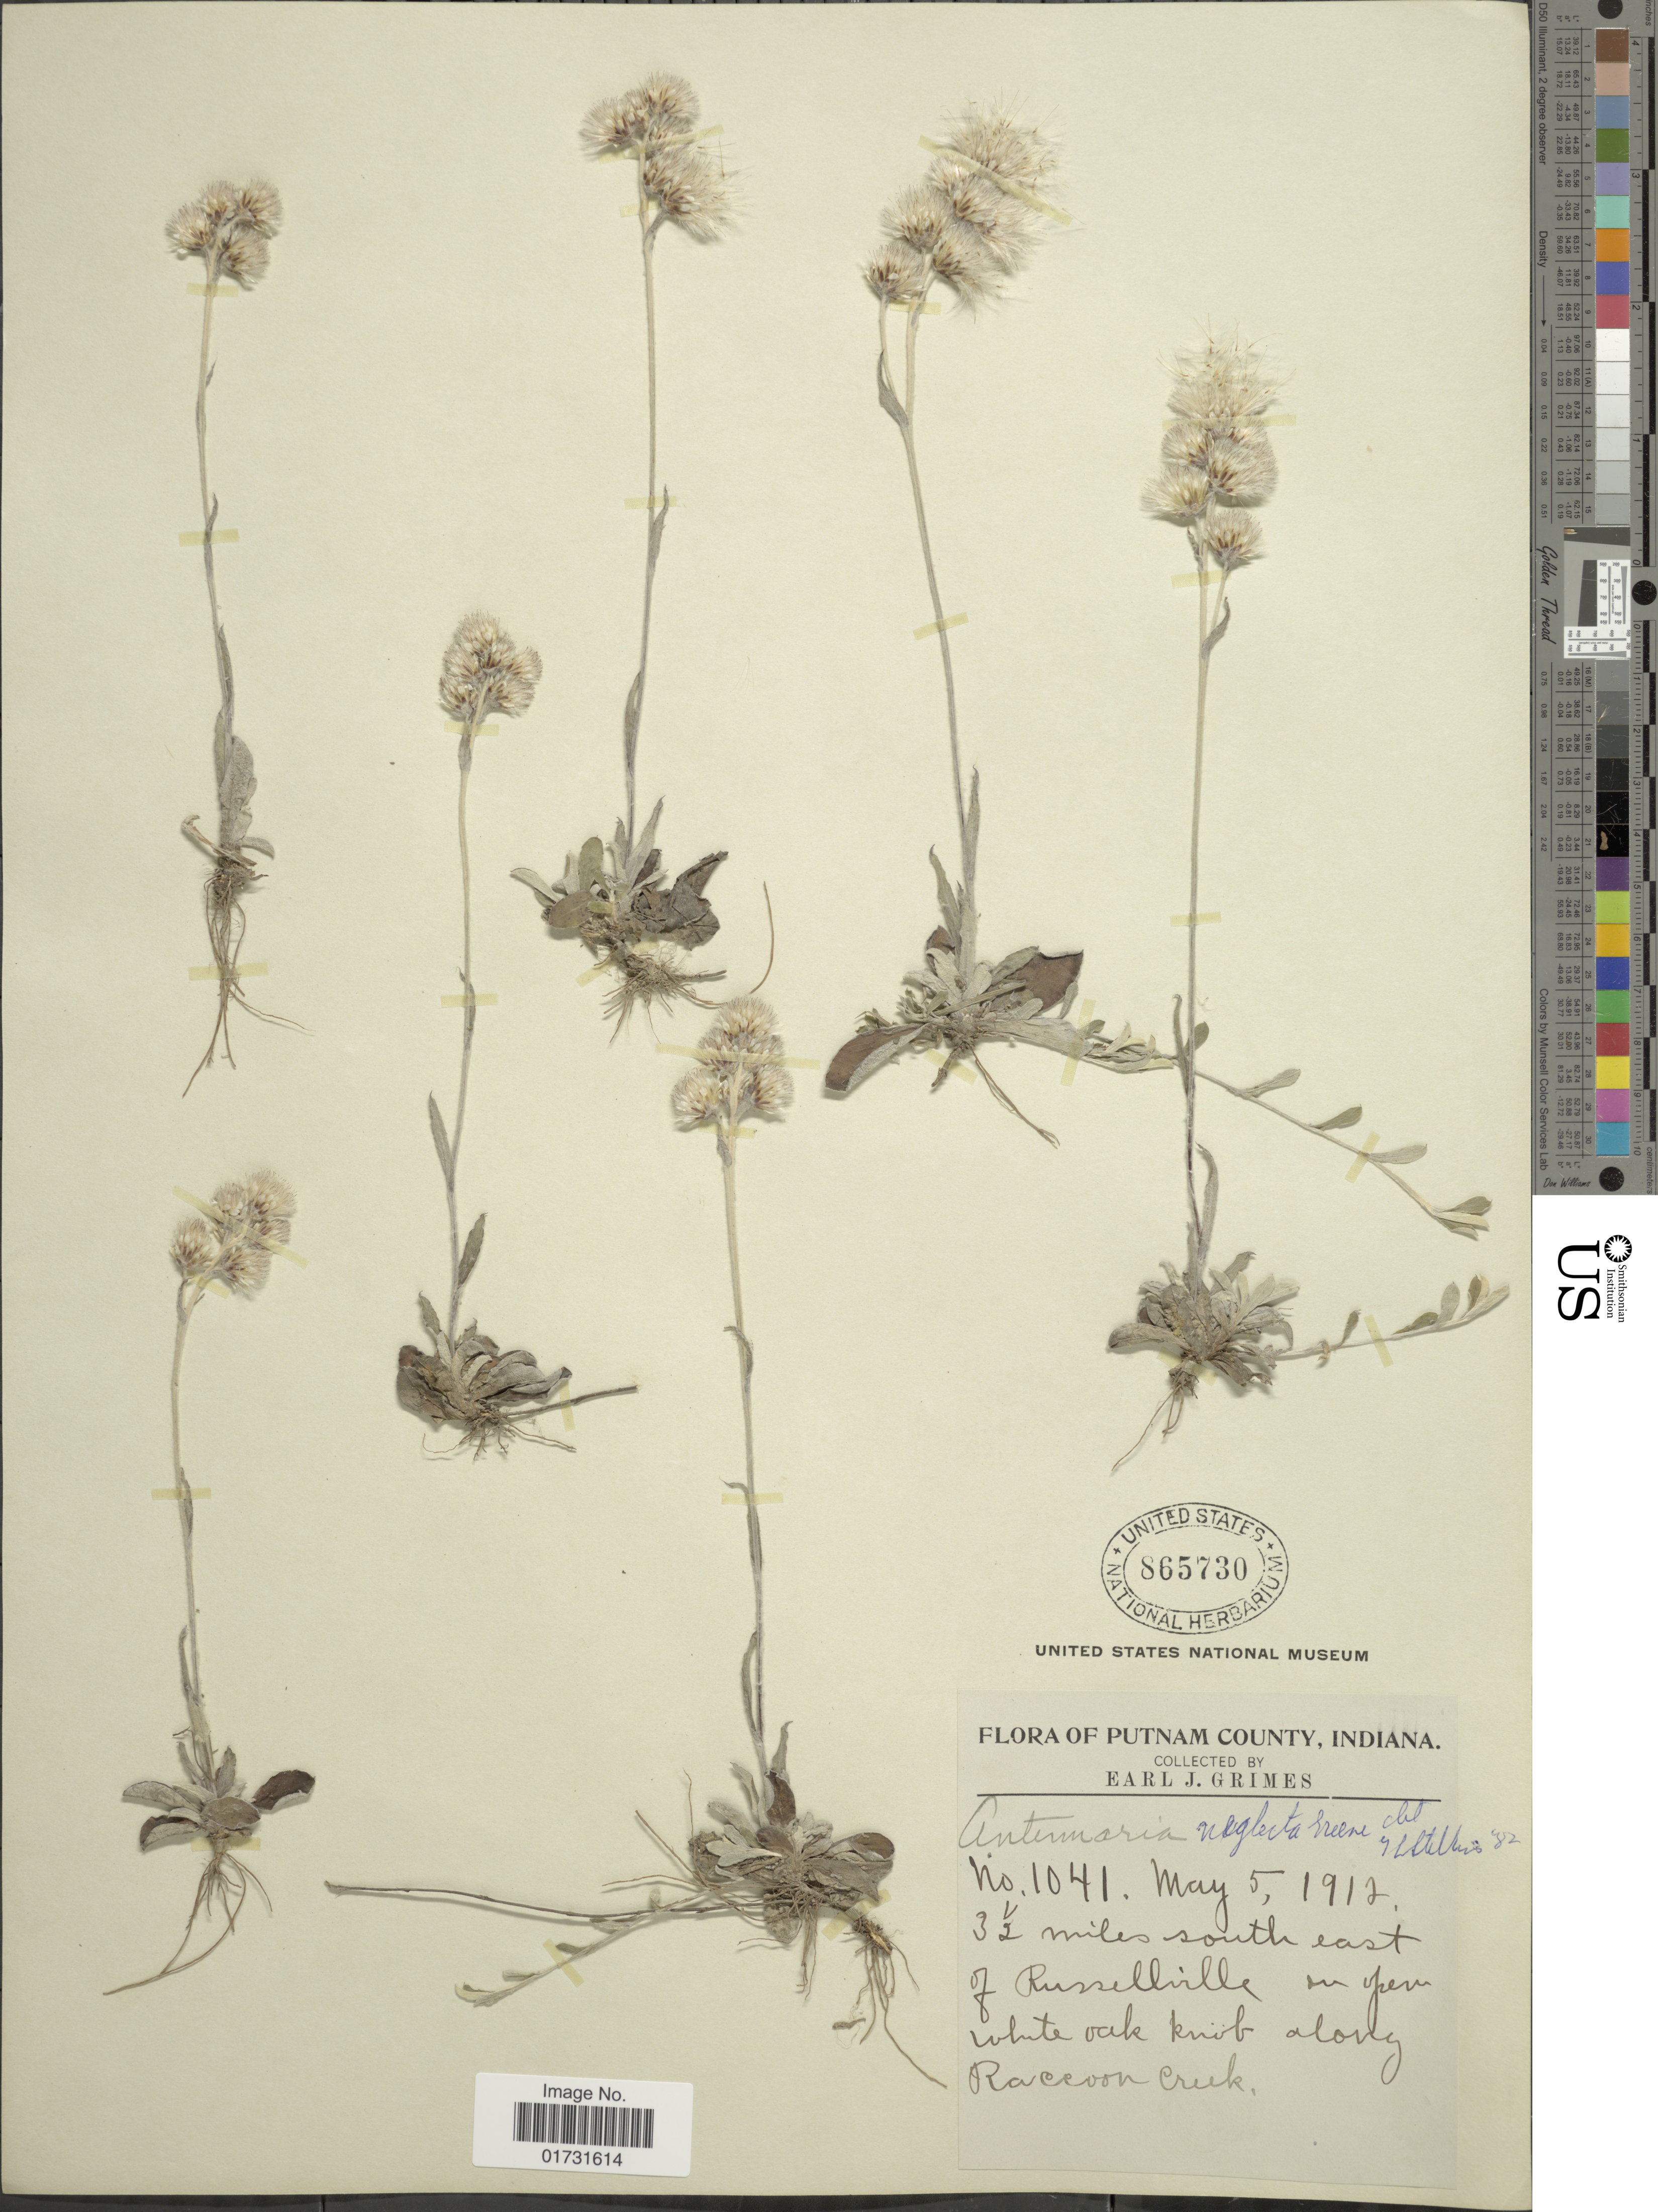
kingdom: Plantae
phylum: Tracheophyta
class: Magnoliopsida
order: Asterales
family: Asteraceae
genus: Antennaria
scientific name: Antennaria neglecta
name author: Greene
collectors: E. J. Grimes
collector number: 1041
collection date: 1912-05-05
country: United States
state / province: Indiana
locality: Putnam County. 3½ miles south east of Russellville, on open white oak knob along Raccoon Creek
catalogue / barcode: US 865730